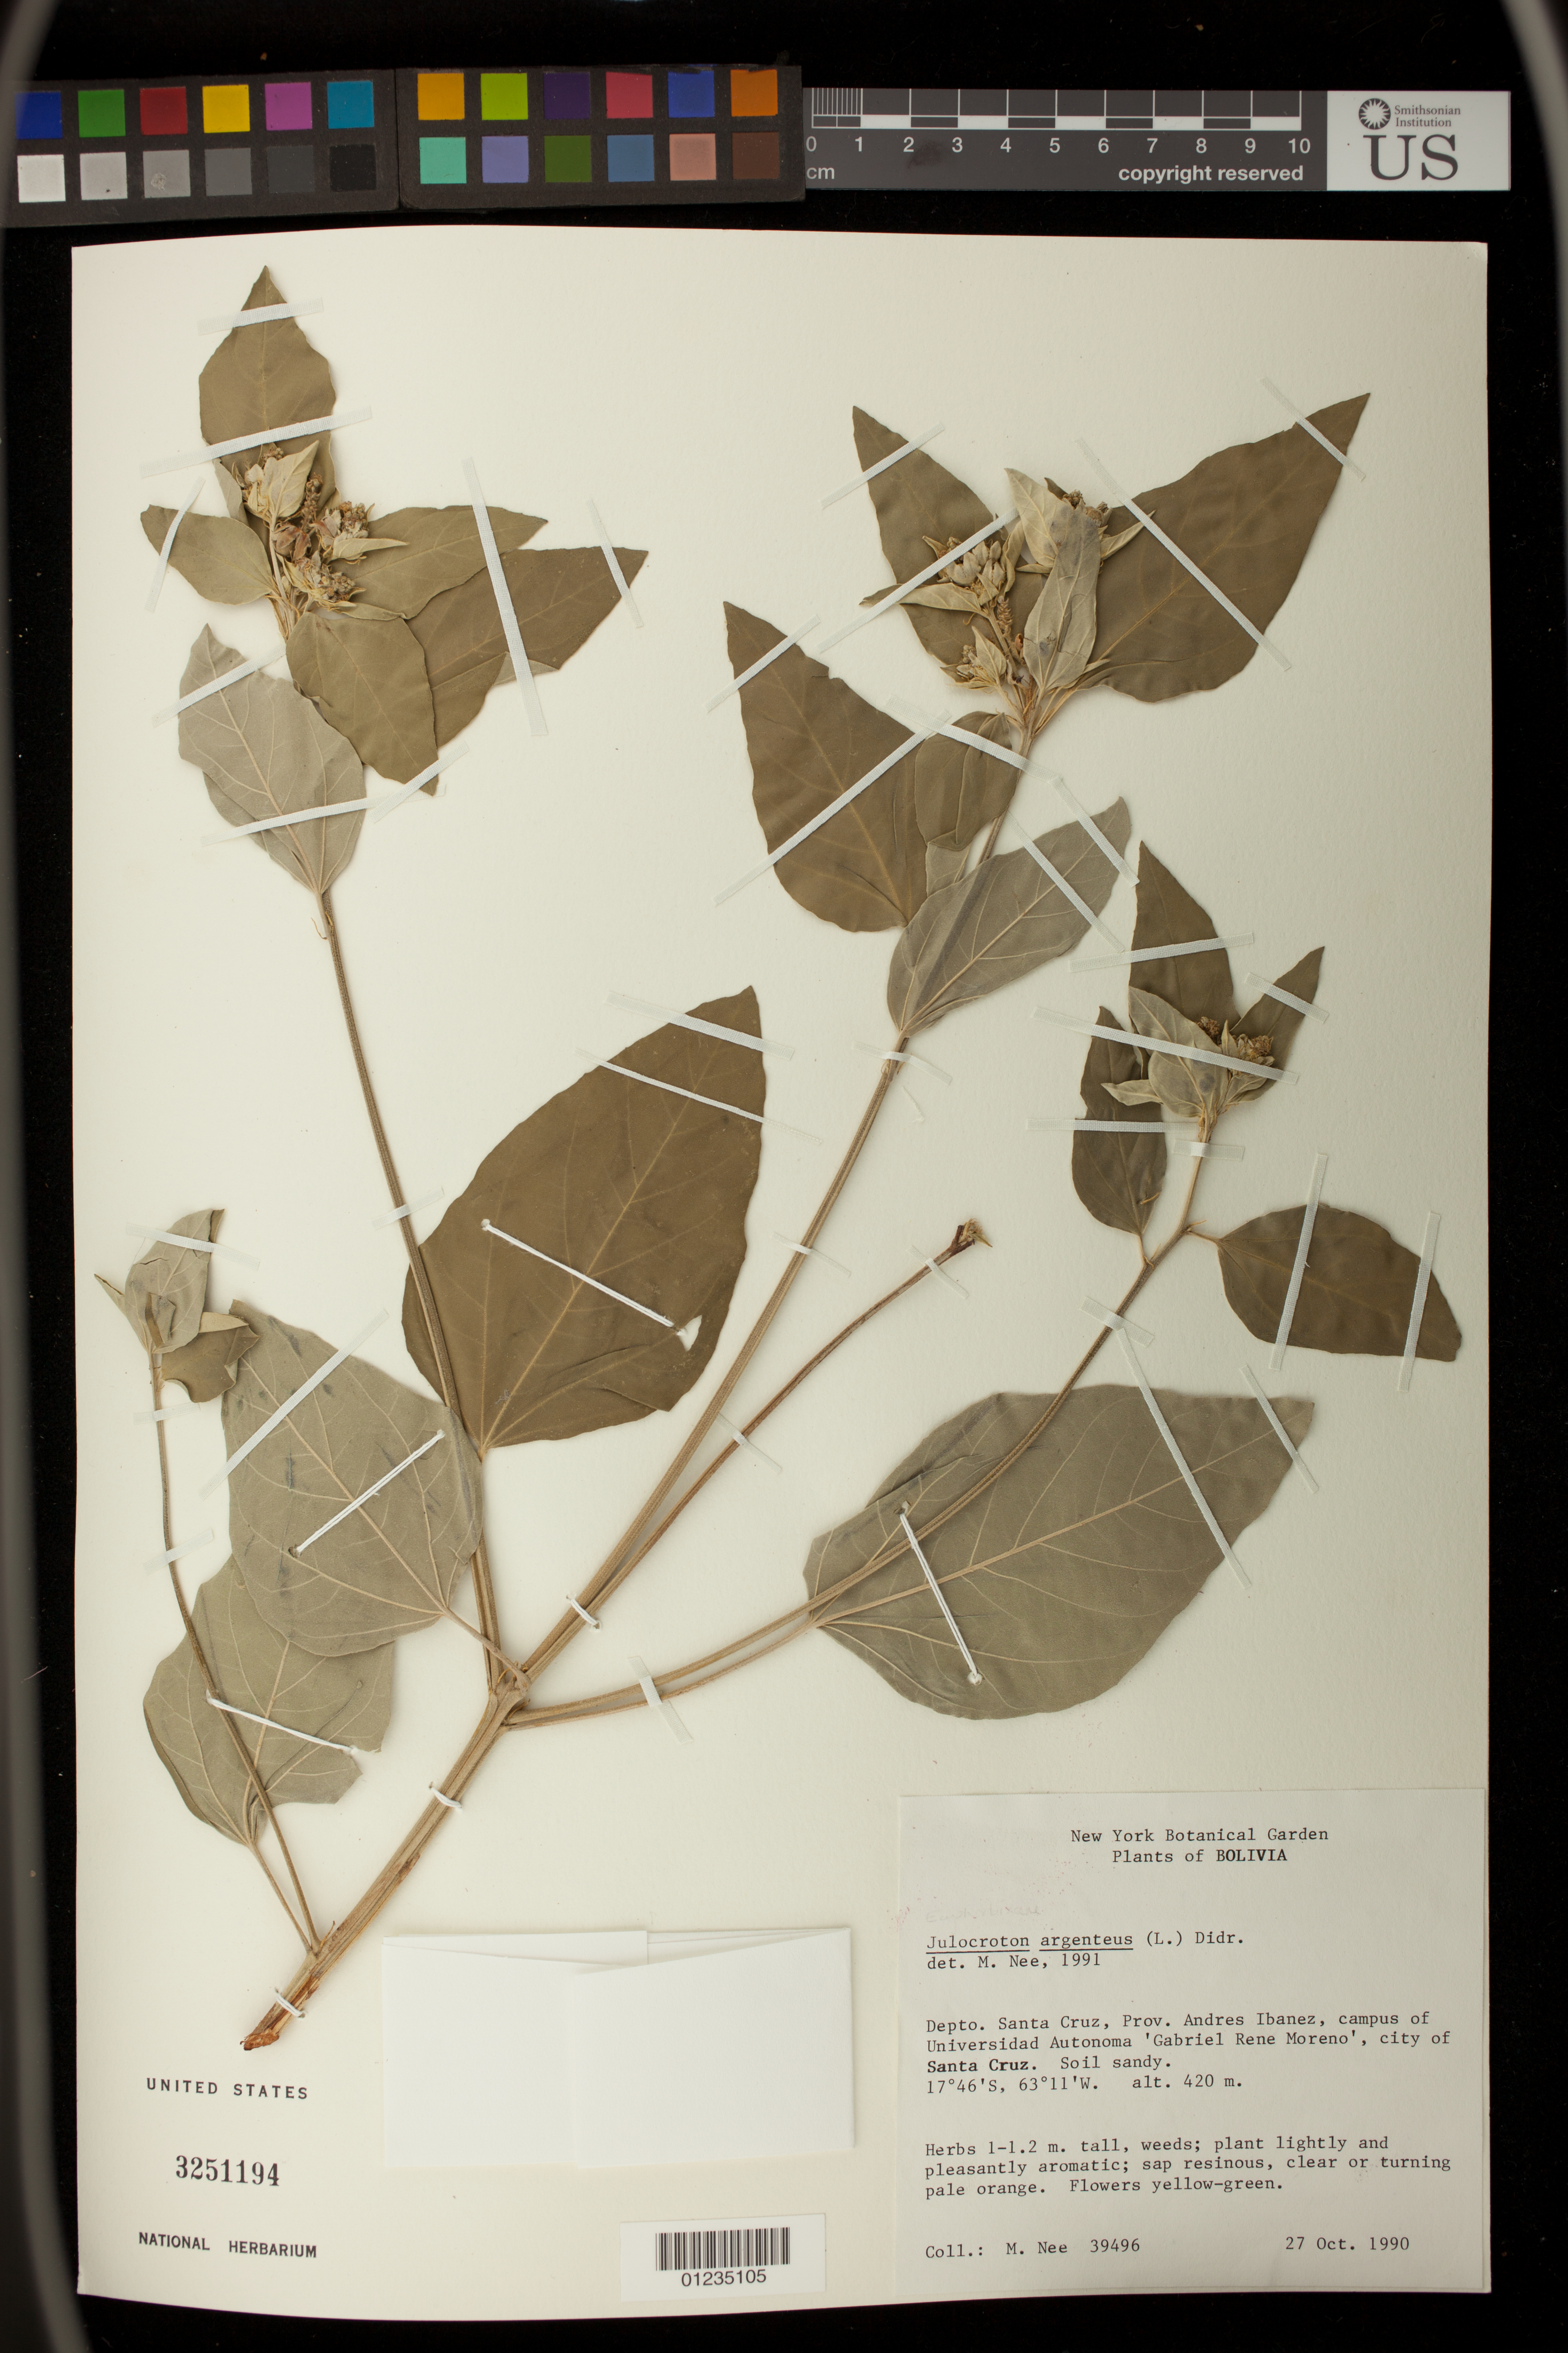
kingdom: Plantae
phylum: Tracheophyta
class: Magnoliopsida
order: Malpighiales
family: Euphorbiaceae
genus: Julocroton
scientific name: Julocroton ackermannianus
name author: Müll. Arg.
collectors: M. Nee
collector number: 39496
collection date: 1990-10-27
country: Bolivia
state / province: Santa Cruz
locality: Andres Ibanez, campus of Universidad Autonoma 'Gab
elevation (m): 420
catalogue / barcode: US 3251194